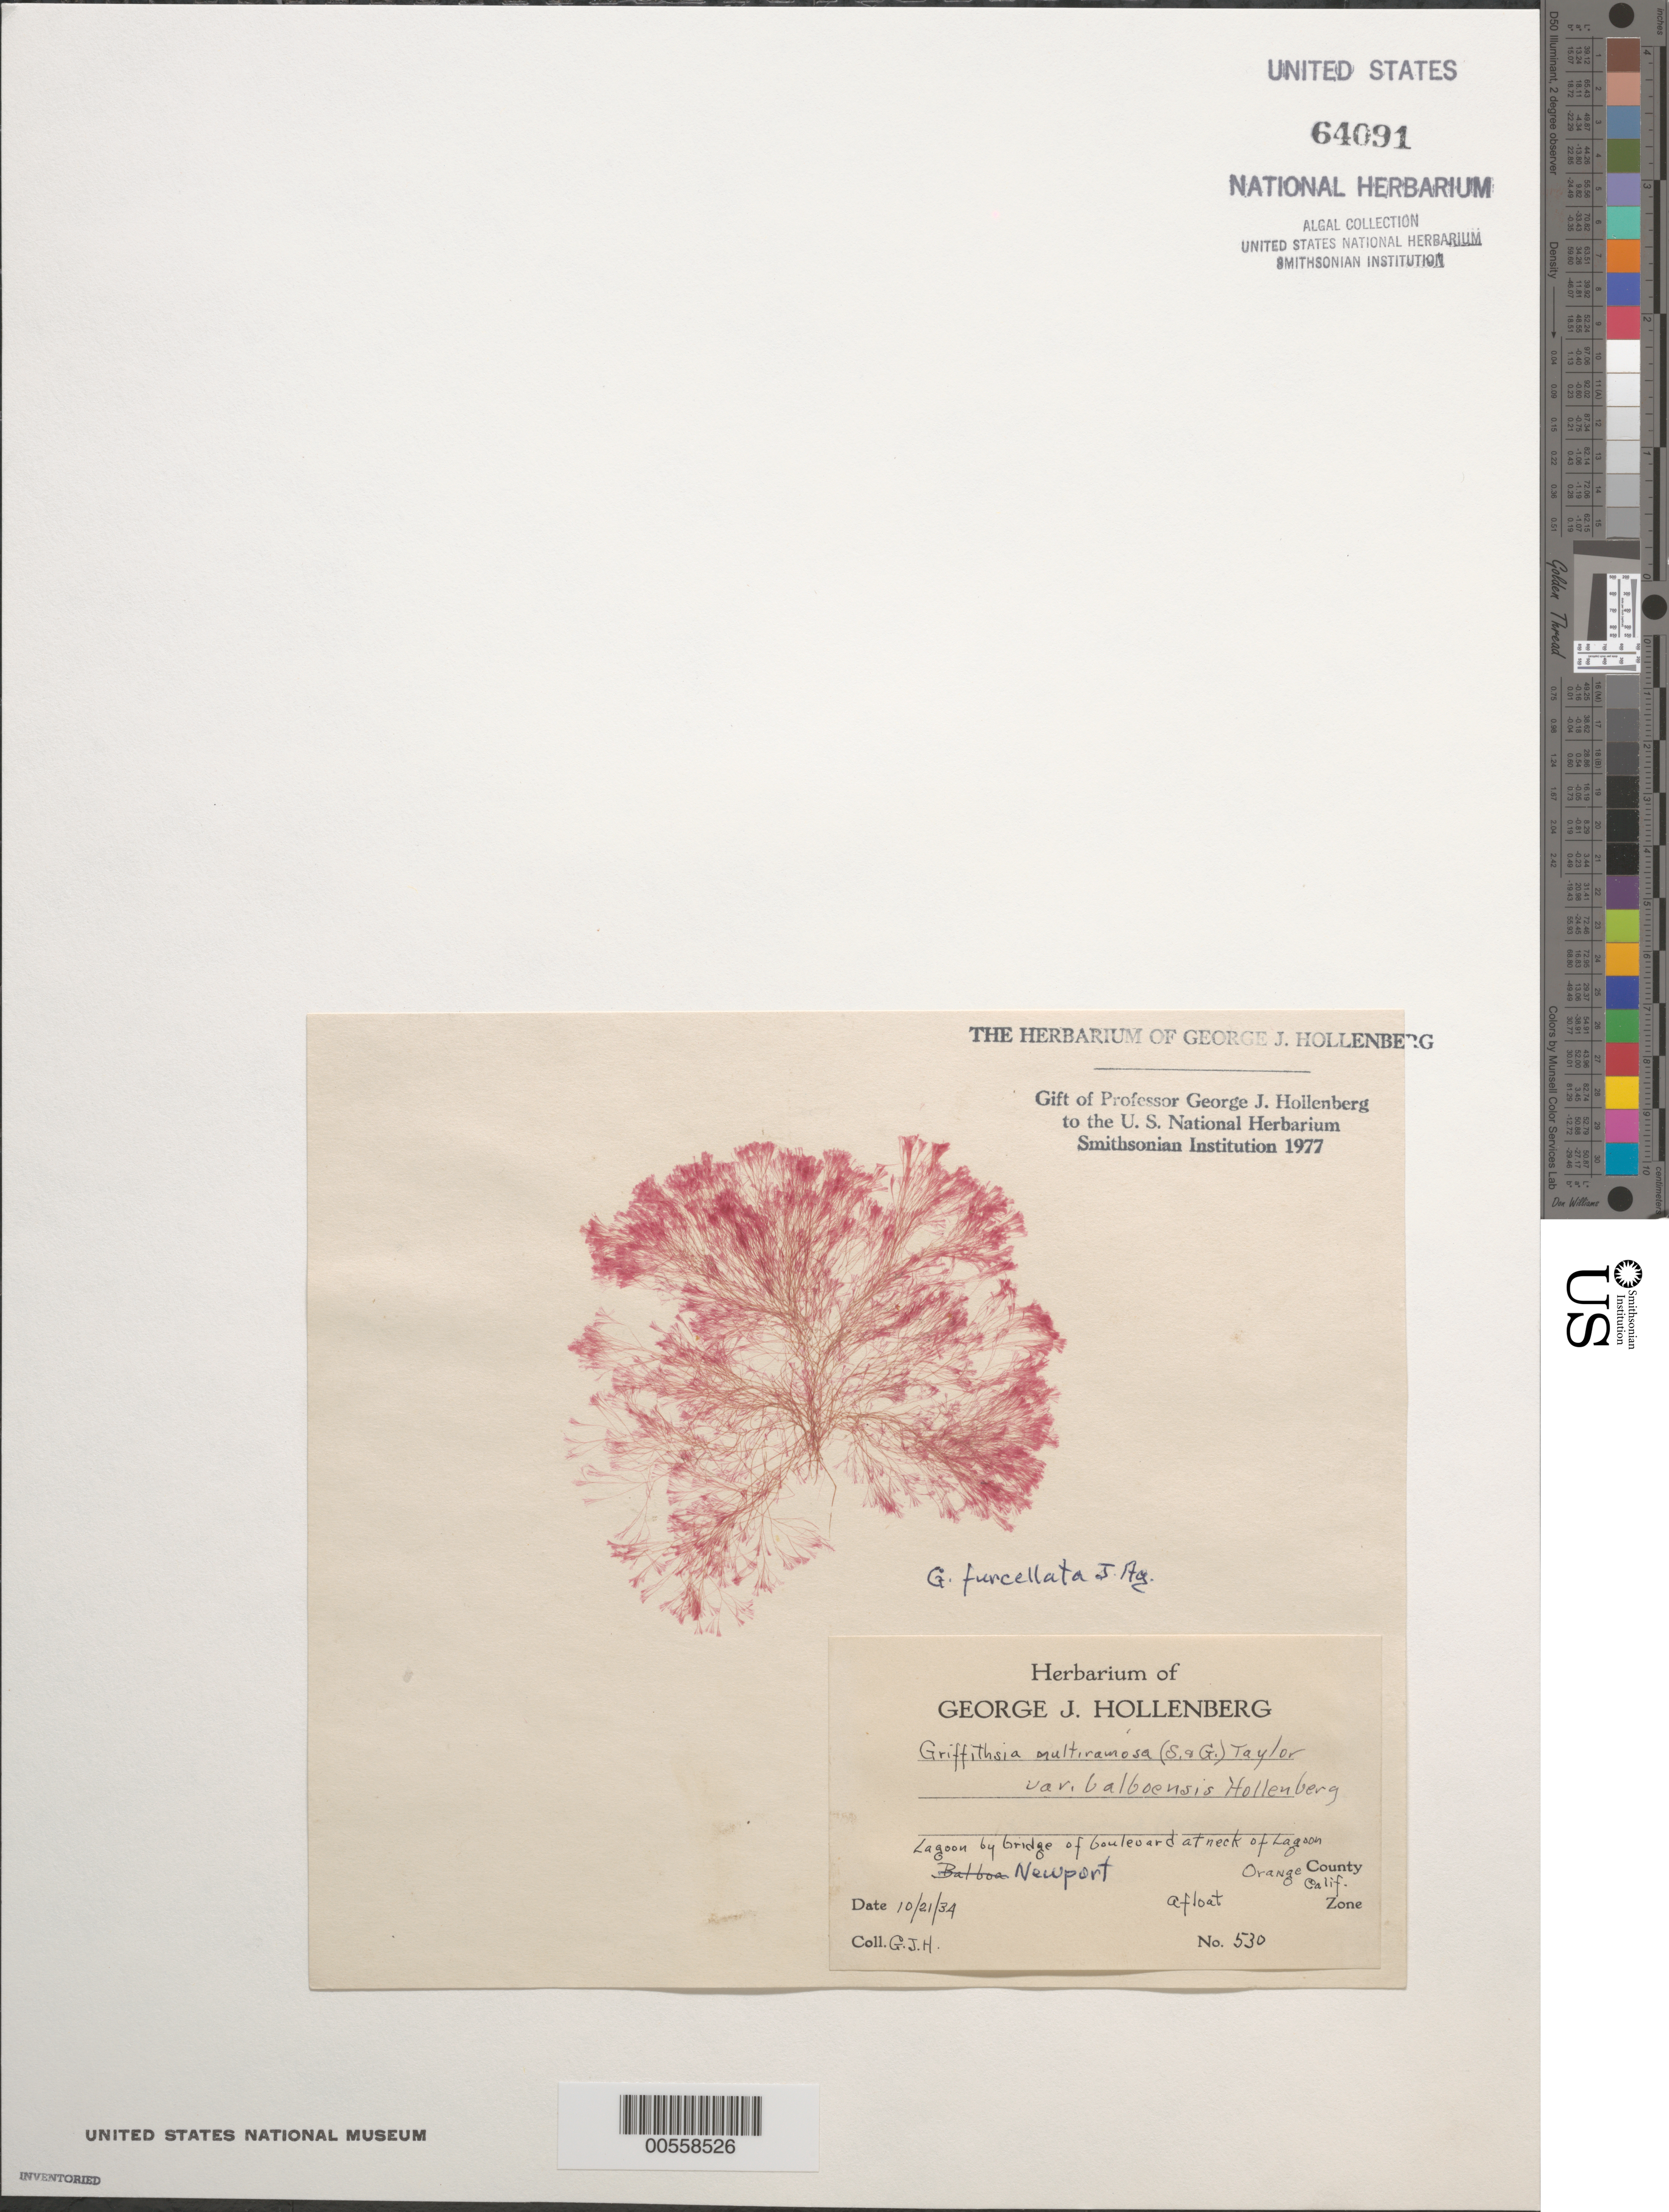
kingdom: Plantae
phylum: Rhodophyta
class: Florideophyceae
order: Ceramiales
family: Wrangeliaceae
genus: Anotrichium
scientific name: Anotrichium furcellatum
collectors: G. Hollenberg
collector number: GJH 530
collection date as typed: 21 Oct 1934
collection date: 1934-10-21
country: United States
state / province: California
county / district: Orange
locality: Newport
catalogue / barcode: US 64091